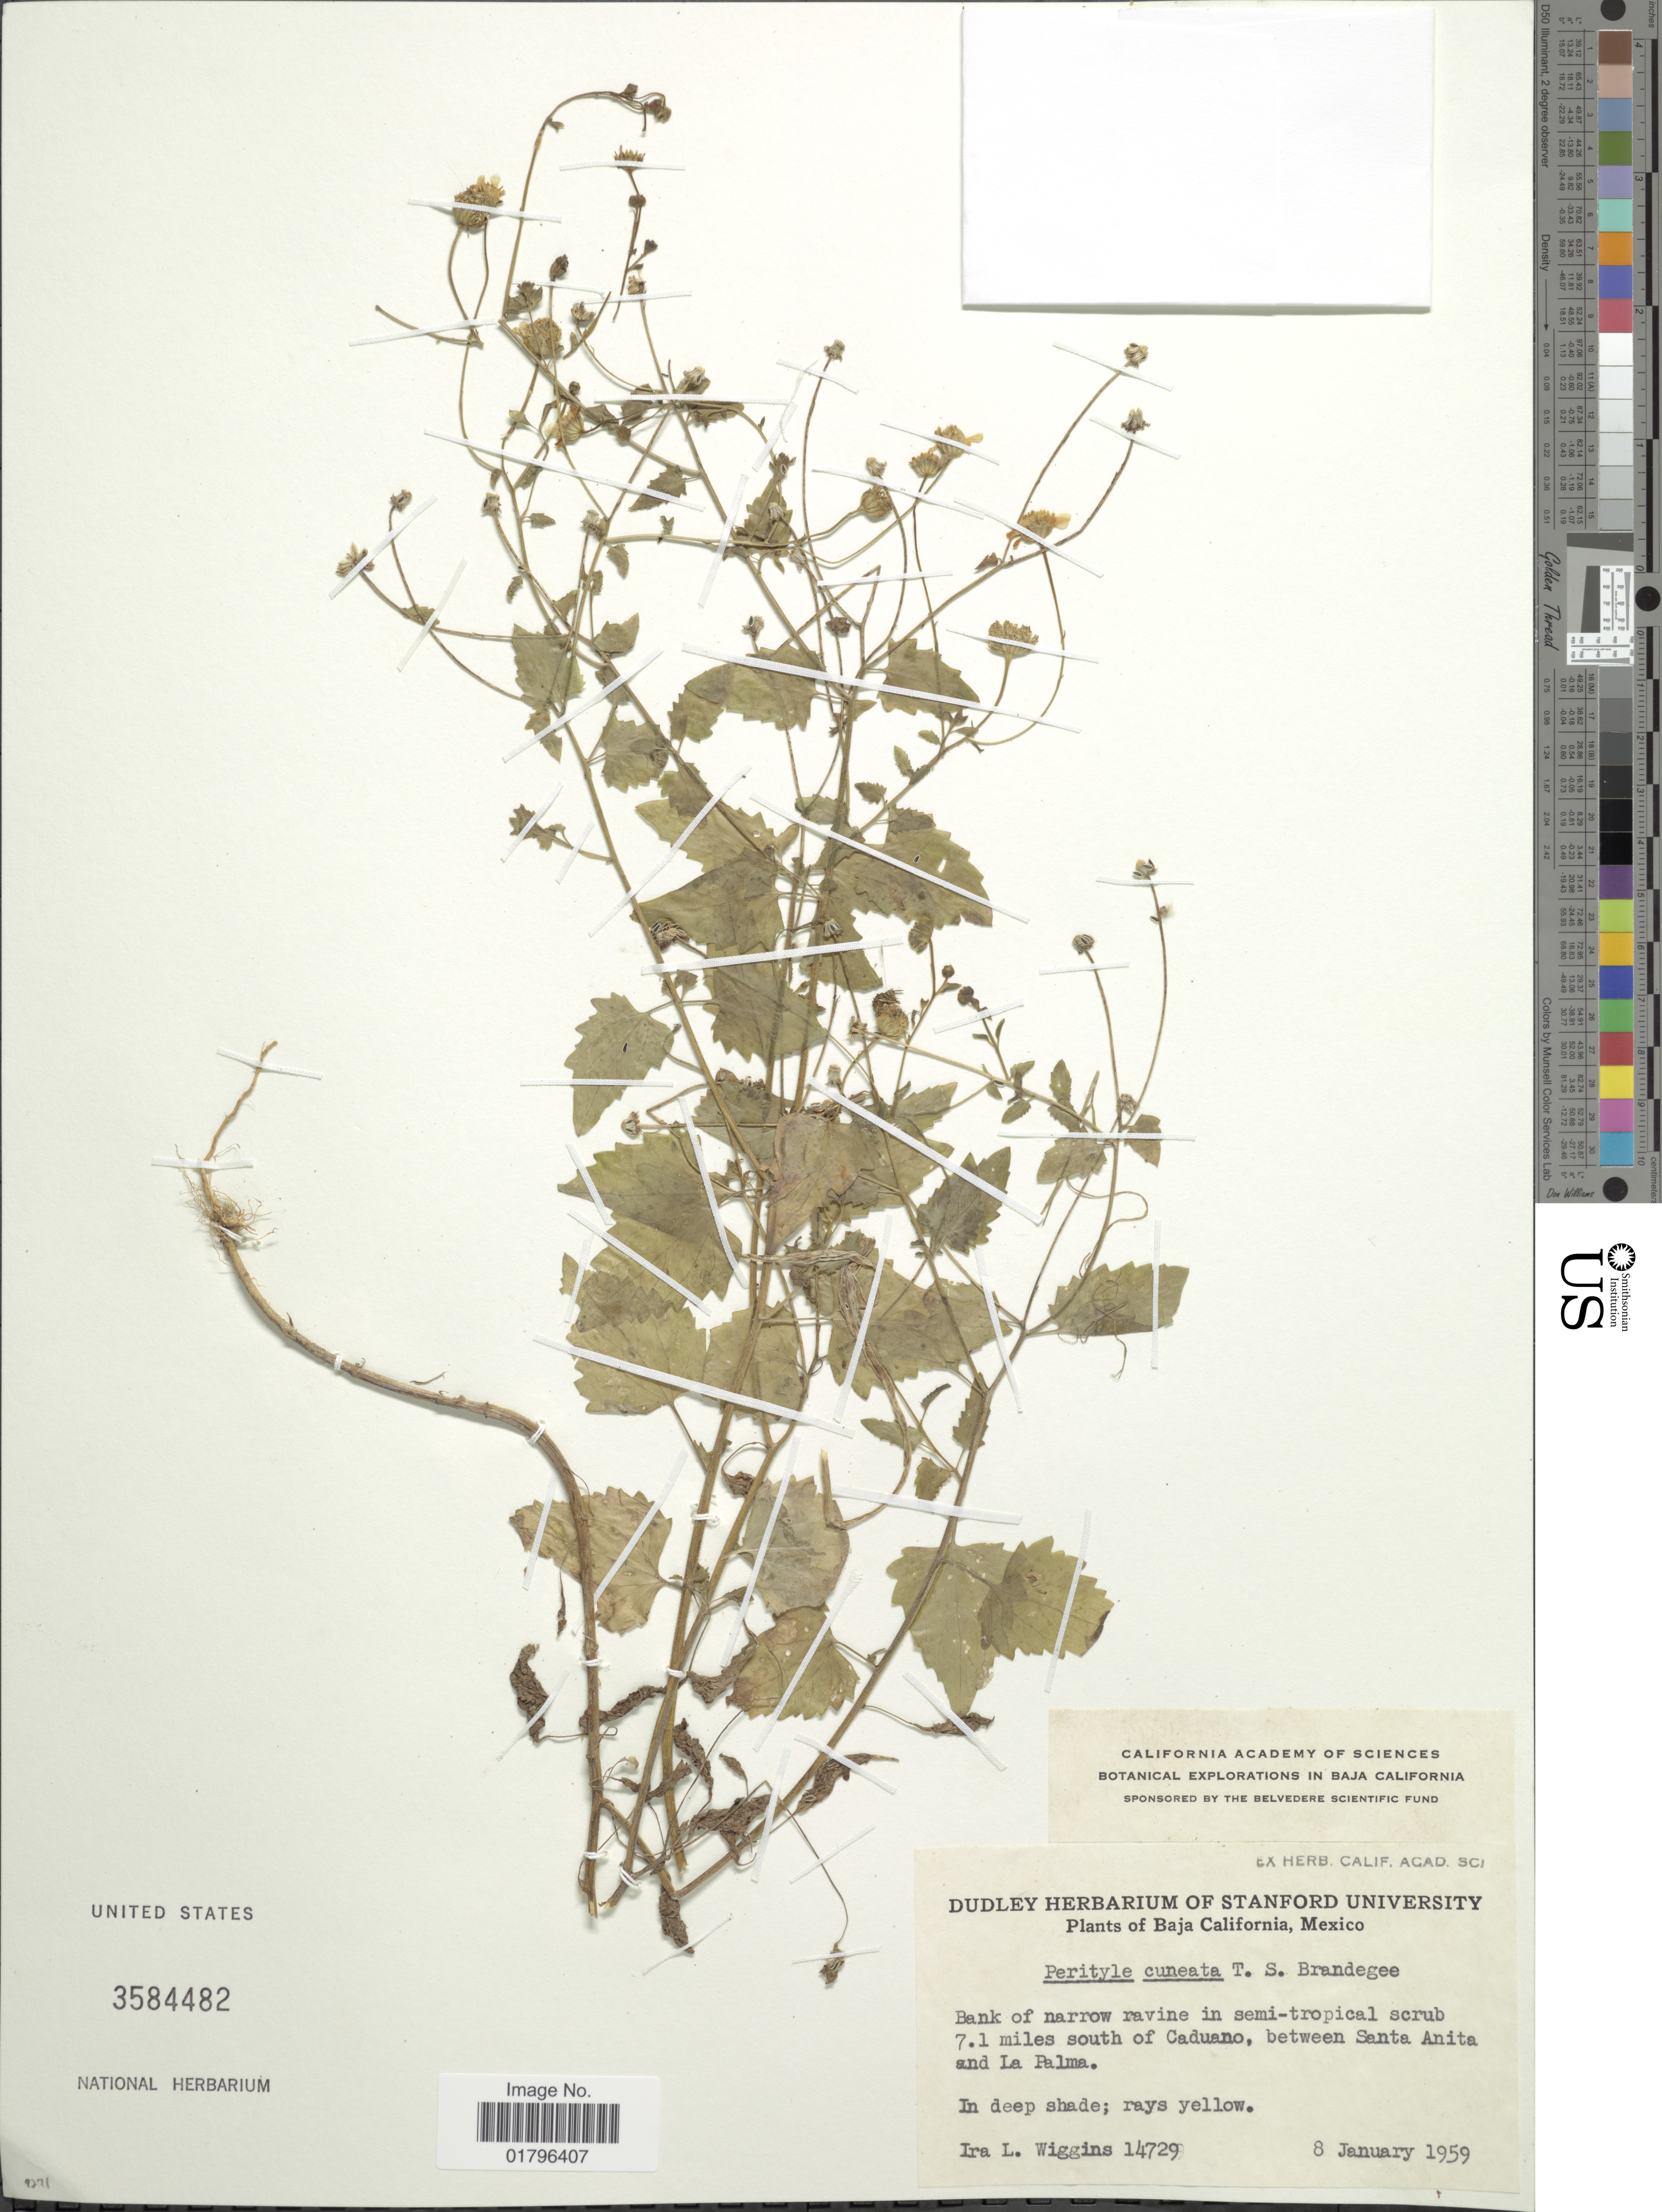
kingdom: Plantae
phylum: Tracheophyta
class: Magnoliopsida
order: Asterales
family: Asteraceae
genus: Perityle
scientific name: Perityle cuneata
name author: Brandegee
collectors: I. L. Wiggins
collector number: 14729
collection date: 1959-01-08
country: Mexico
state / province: Baja California Sur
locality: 7.1 miles south of Caduano, between Santa Anita and La Palma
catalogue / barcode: US 3584482